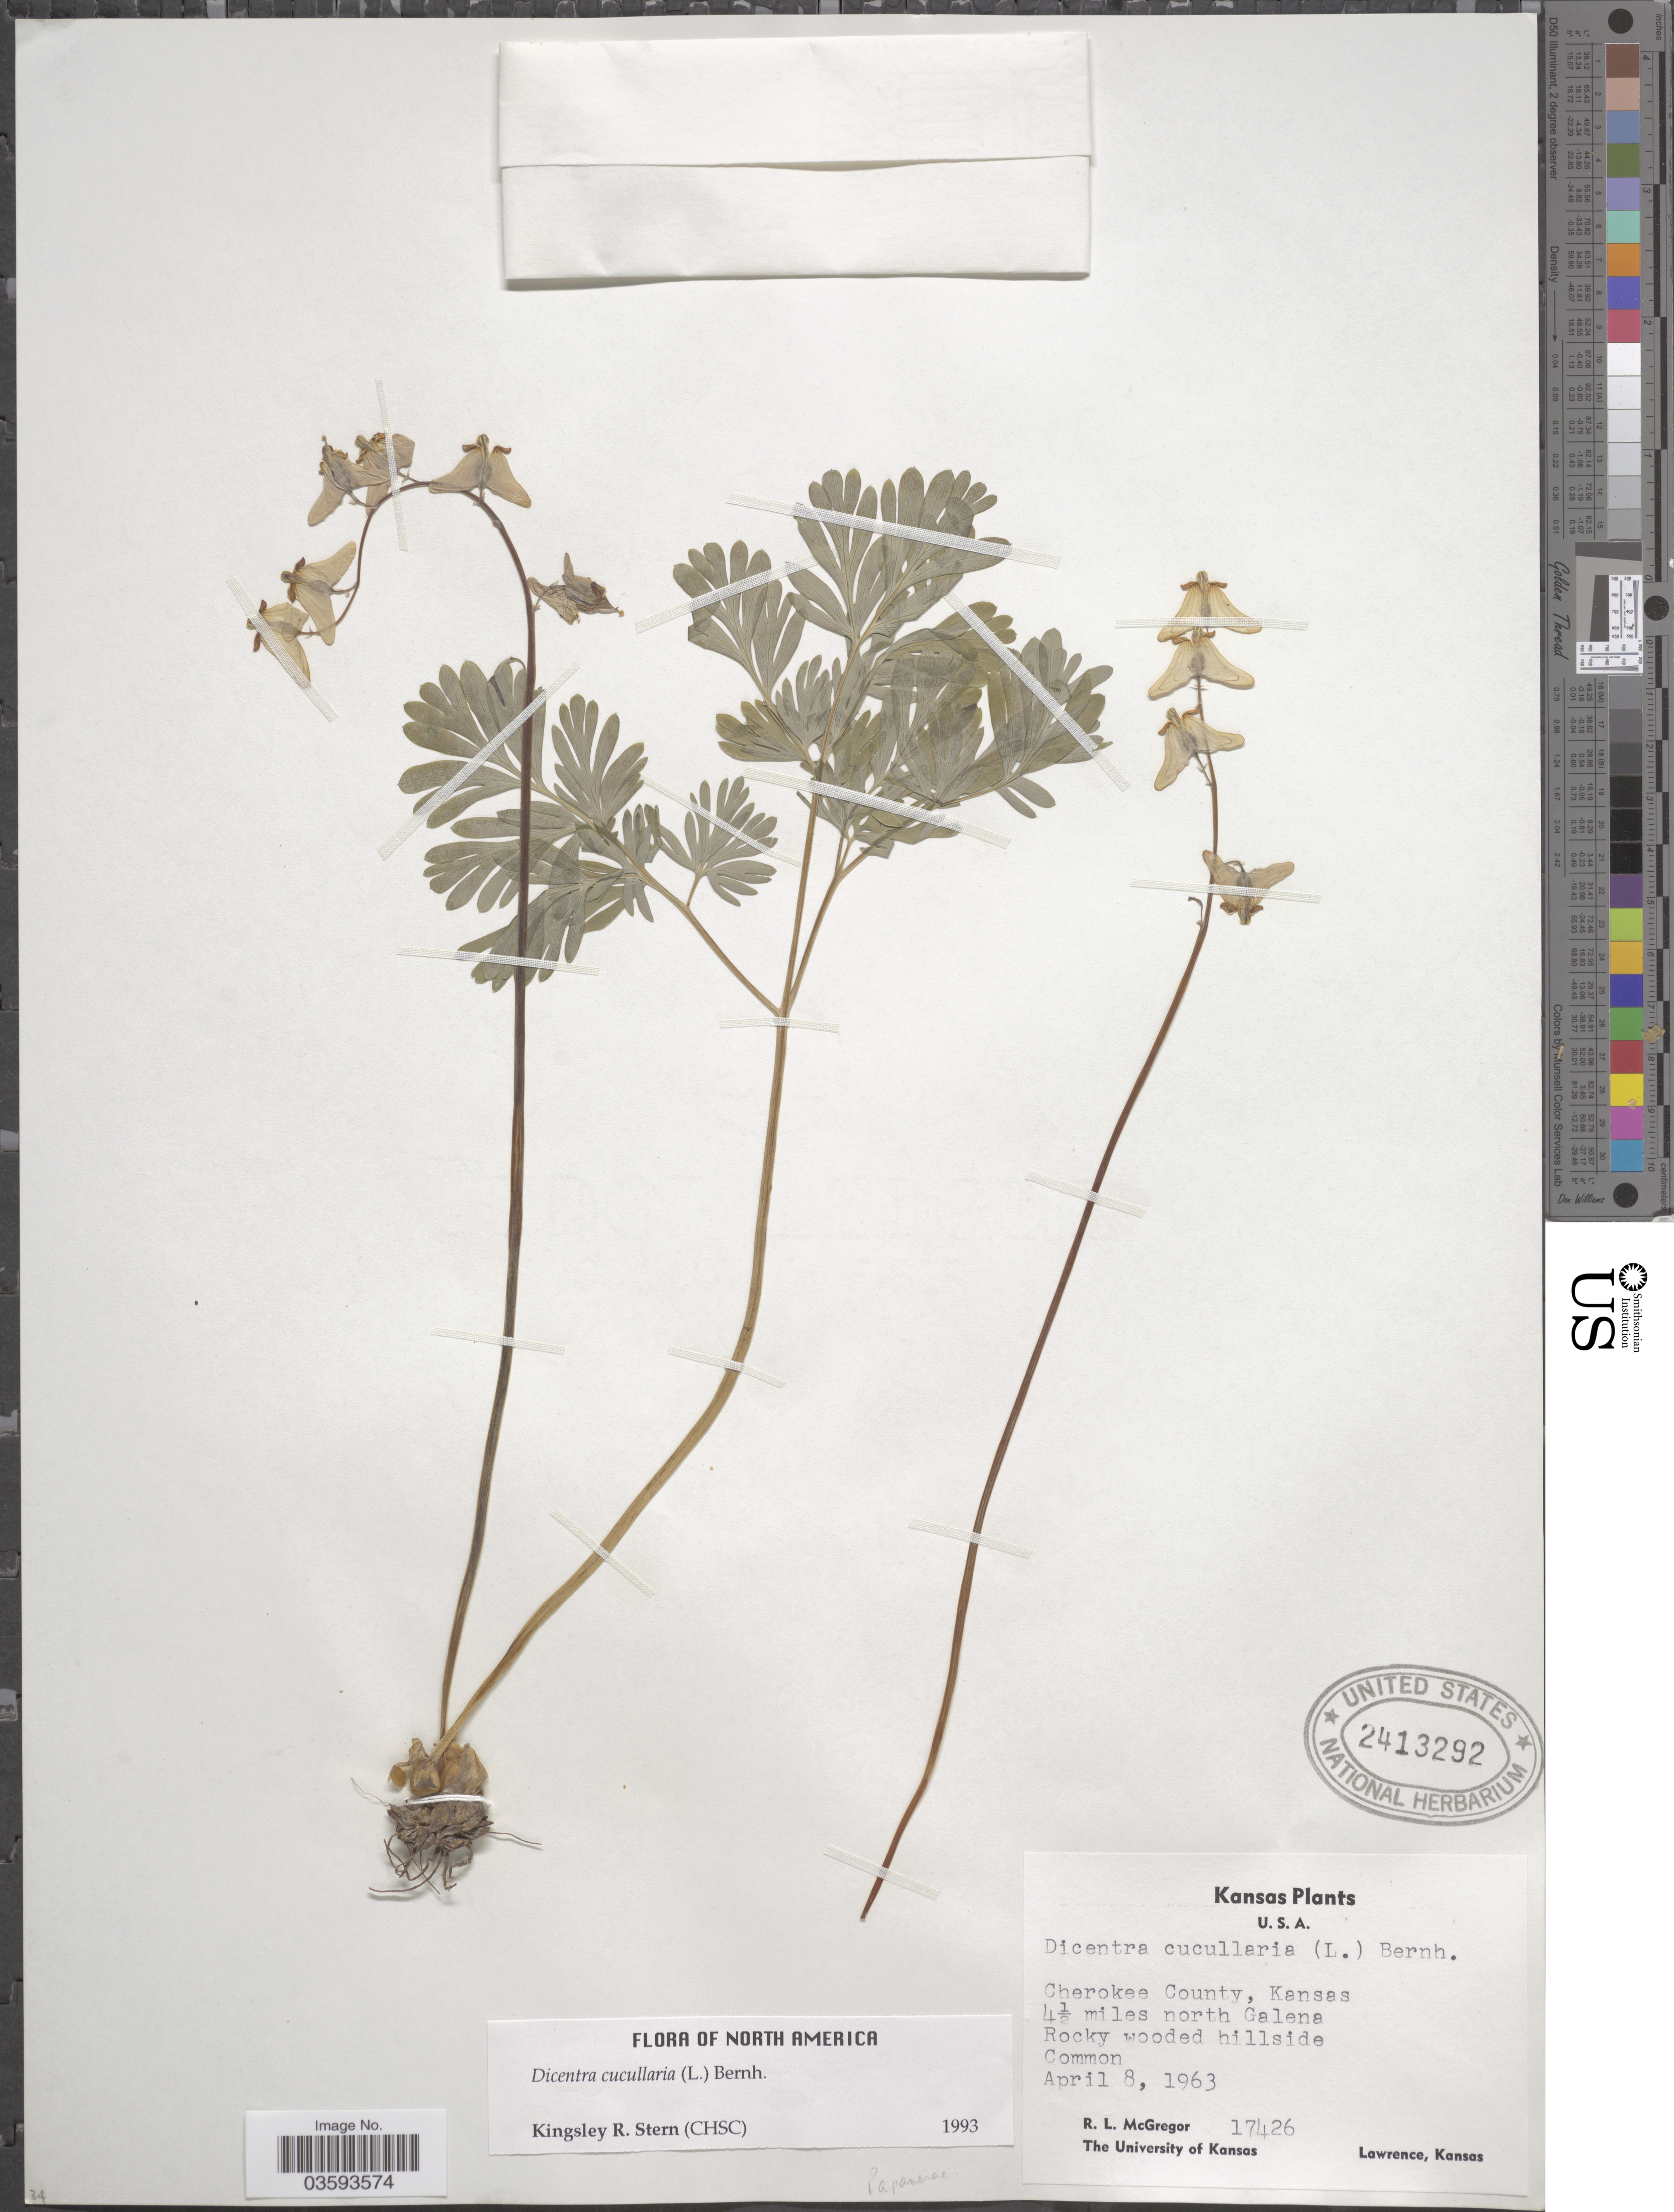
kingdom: Plantae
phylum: Tracheophyta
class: Magnoliopsida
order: Ranunculales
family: Papaveraceae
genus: Dicentra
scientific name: Dicentra cucullaria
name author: (L.) Bernh.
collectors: R. McGregor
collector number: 17426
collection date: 1963-04-08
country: United States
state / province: Kansas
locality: Cherokee County. 4½ miles north Galena. Rocky wooded hillside.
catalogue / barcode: US 2413292